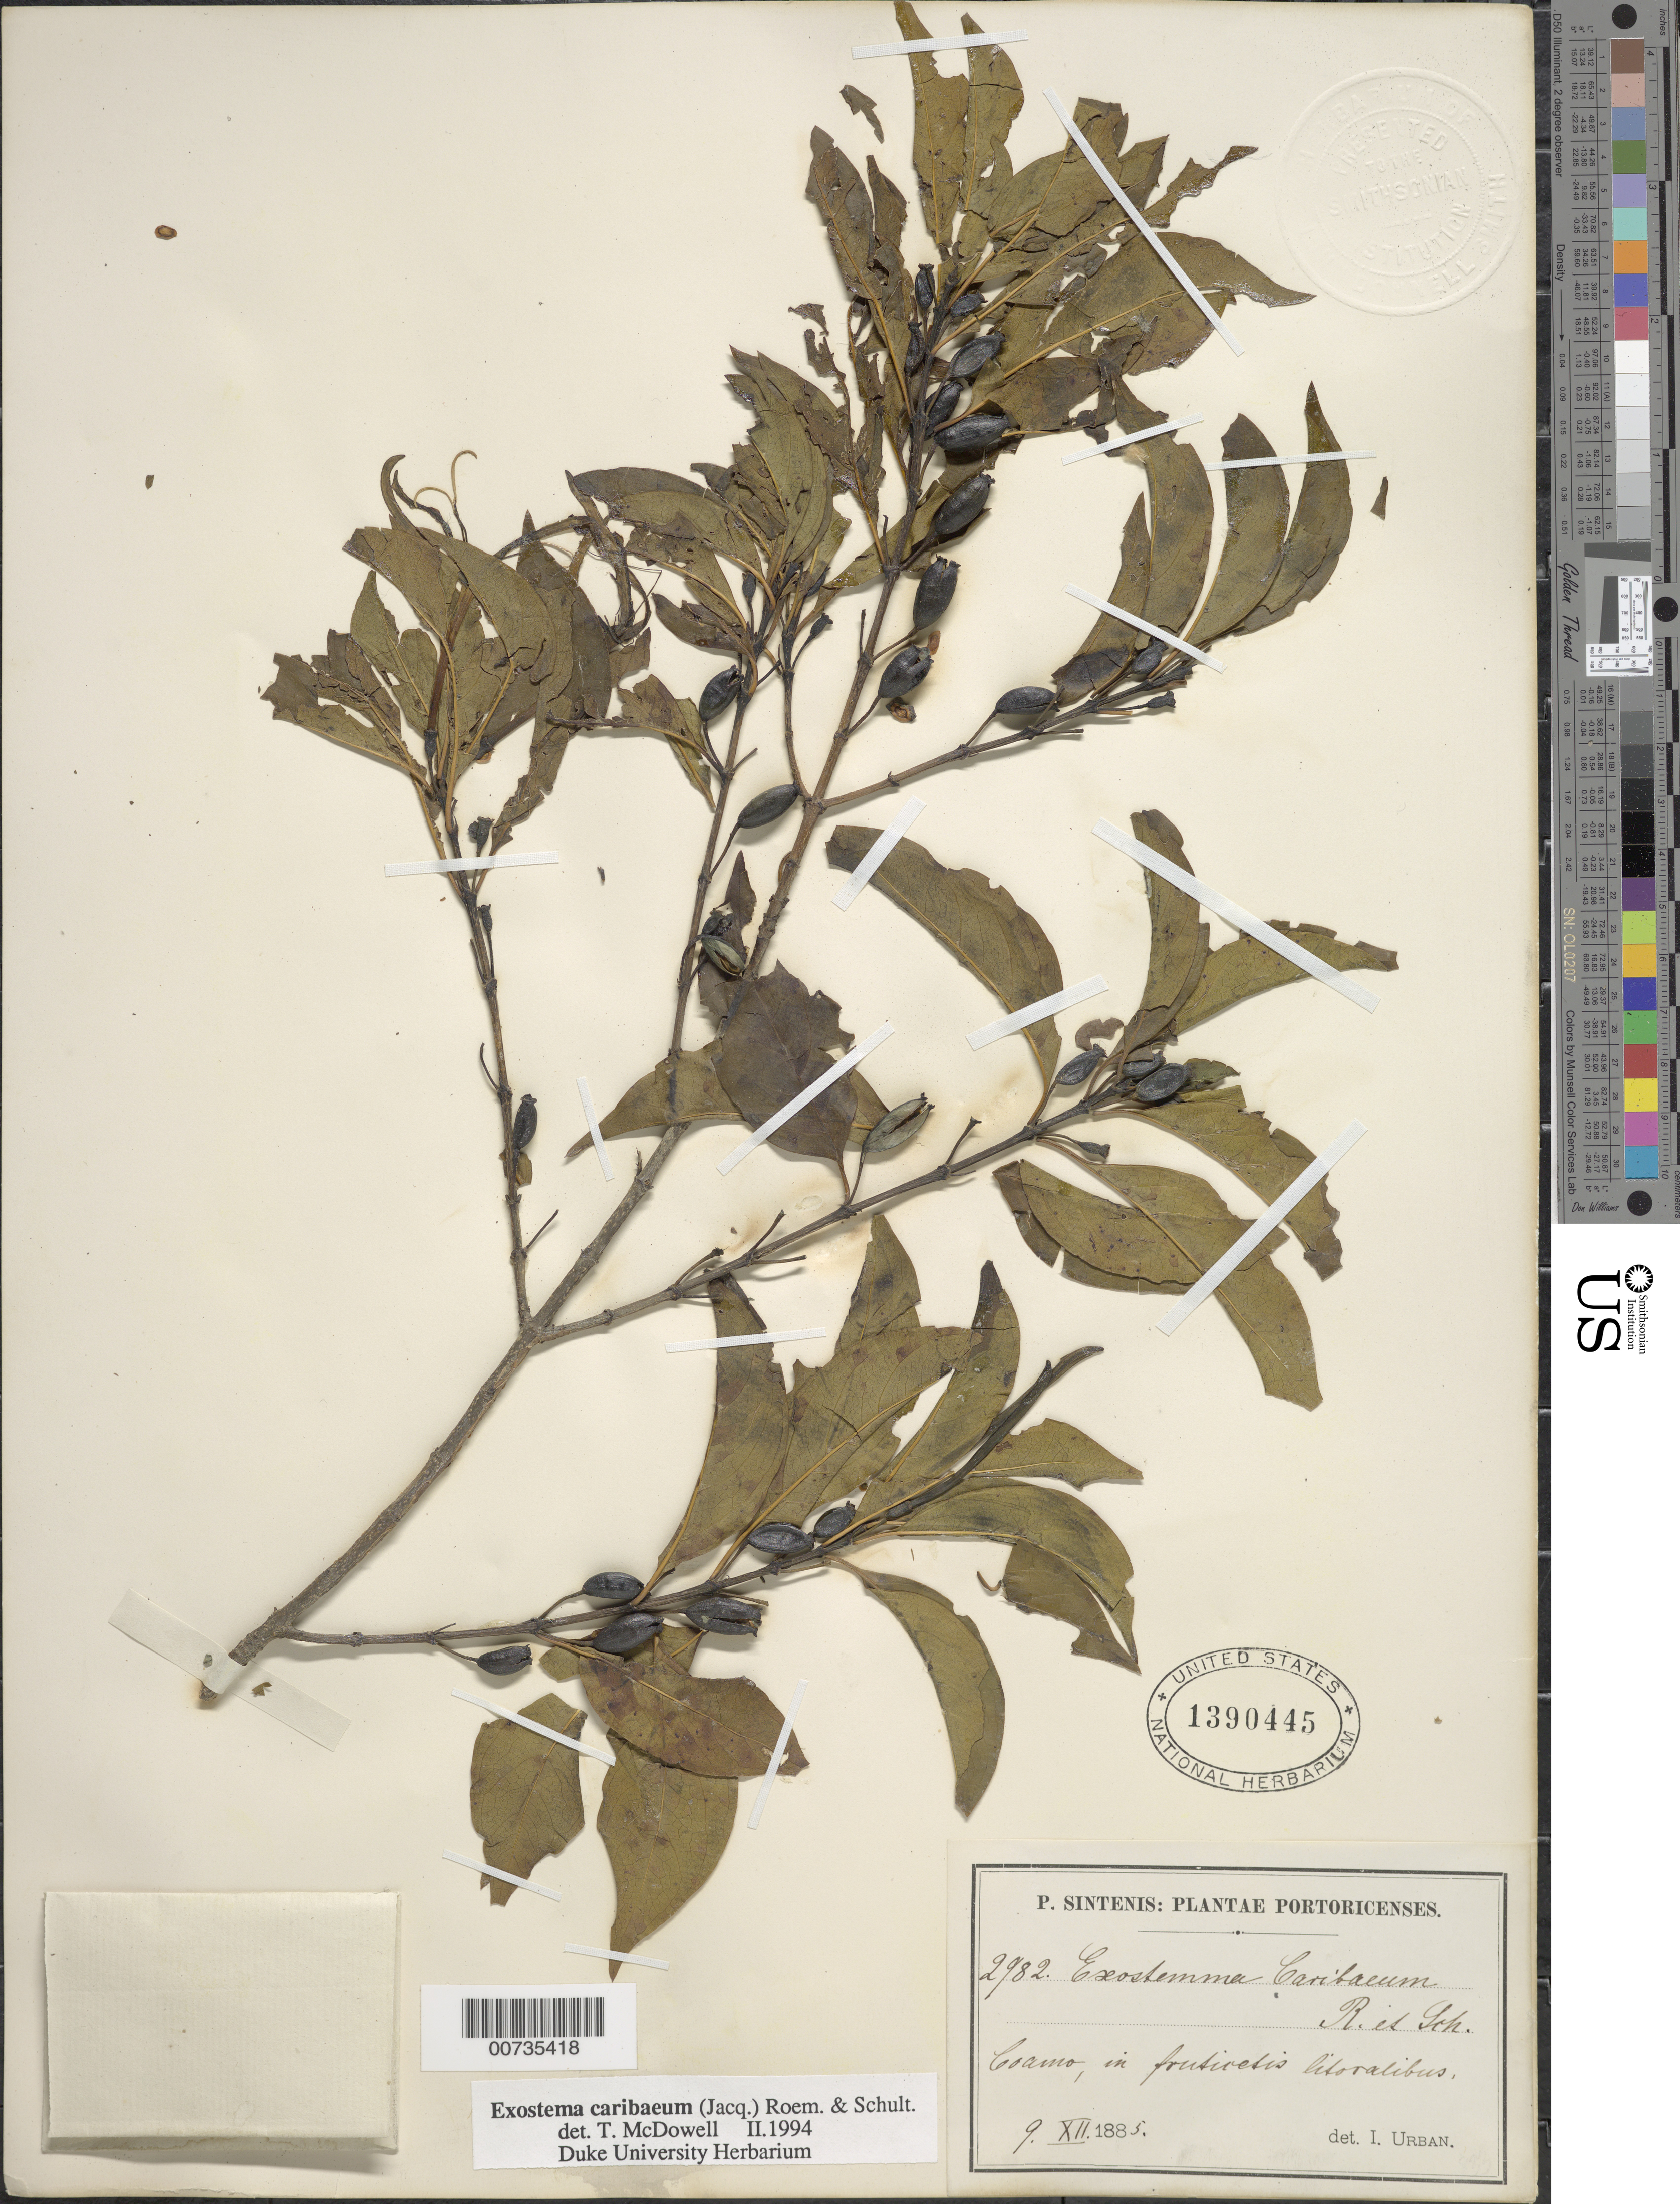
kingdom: Plantae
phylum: Tracheophyta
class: Magnoliopsida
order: Gentianales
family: Rubiaceae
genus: Exostema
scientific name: Exostema caribaeum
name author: (Jacq.) Roem. & Schult.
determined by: McDowell, T.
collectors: P. Sintenis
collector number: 2982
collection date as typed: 09 Dec 1885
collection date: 1885-12-09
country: Puerto Rico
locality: Coamo.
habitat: In fruticetis litoralibus.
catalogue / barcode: US 1390445